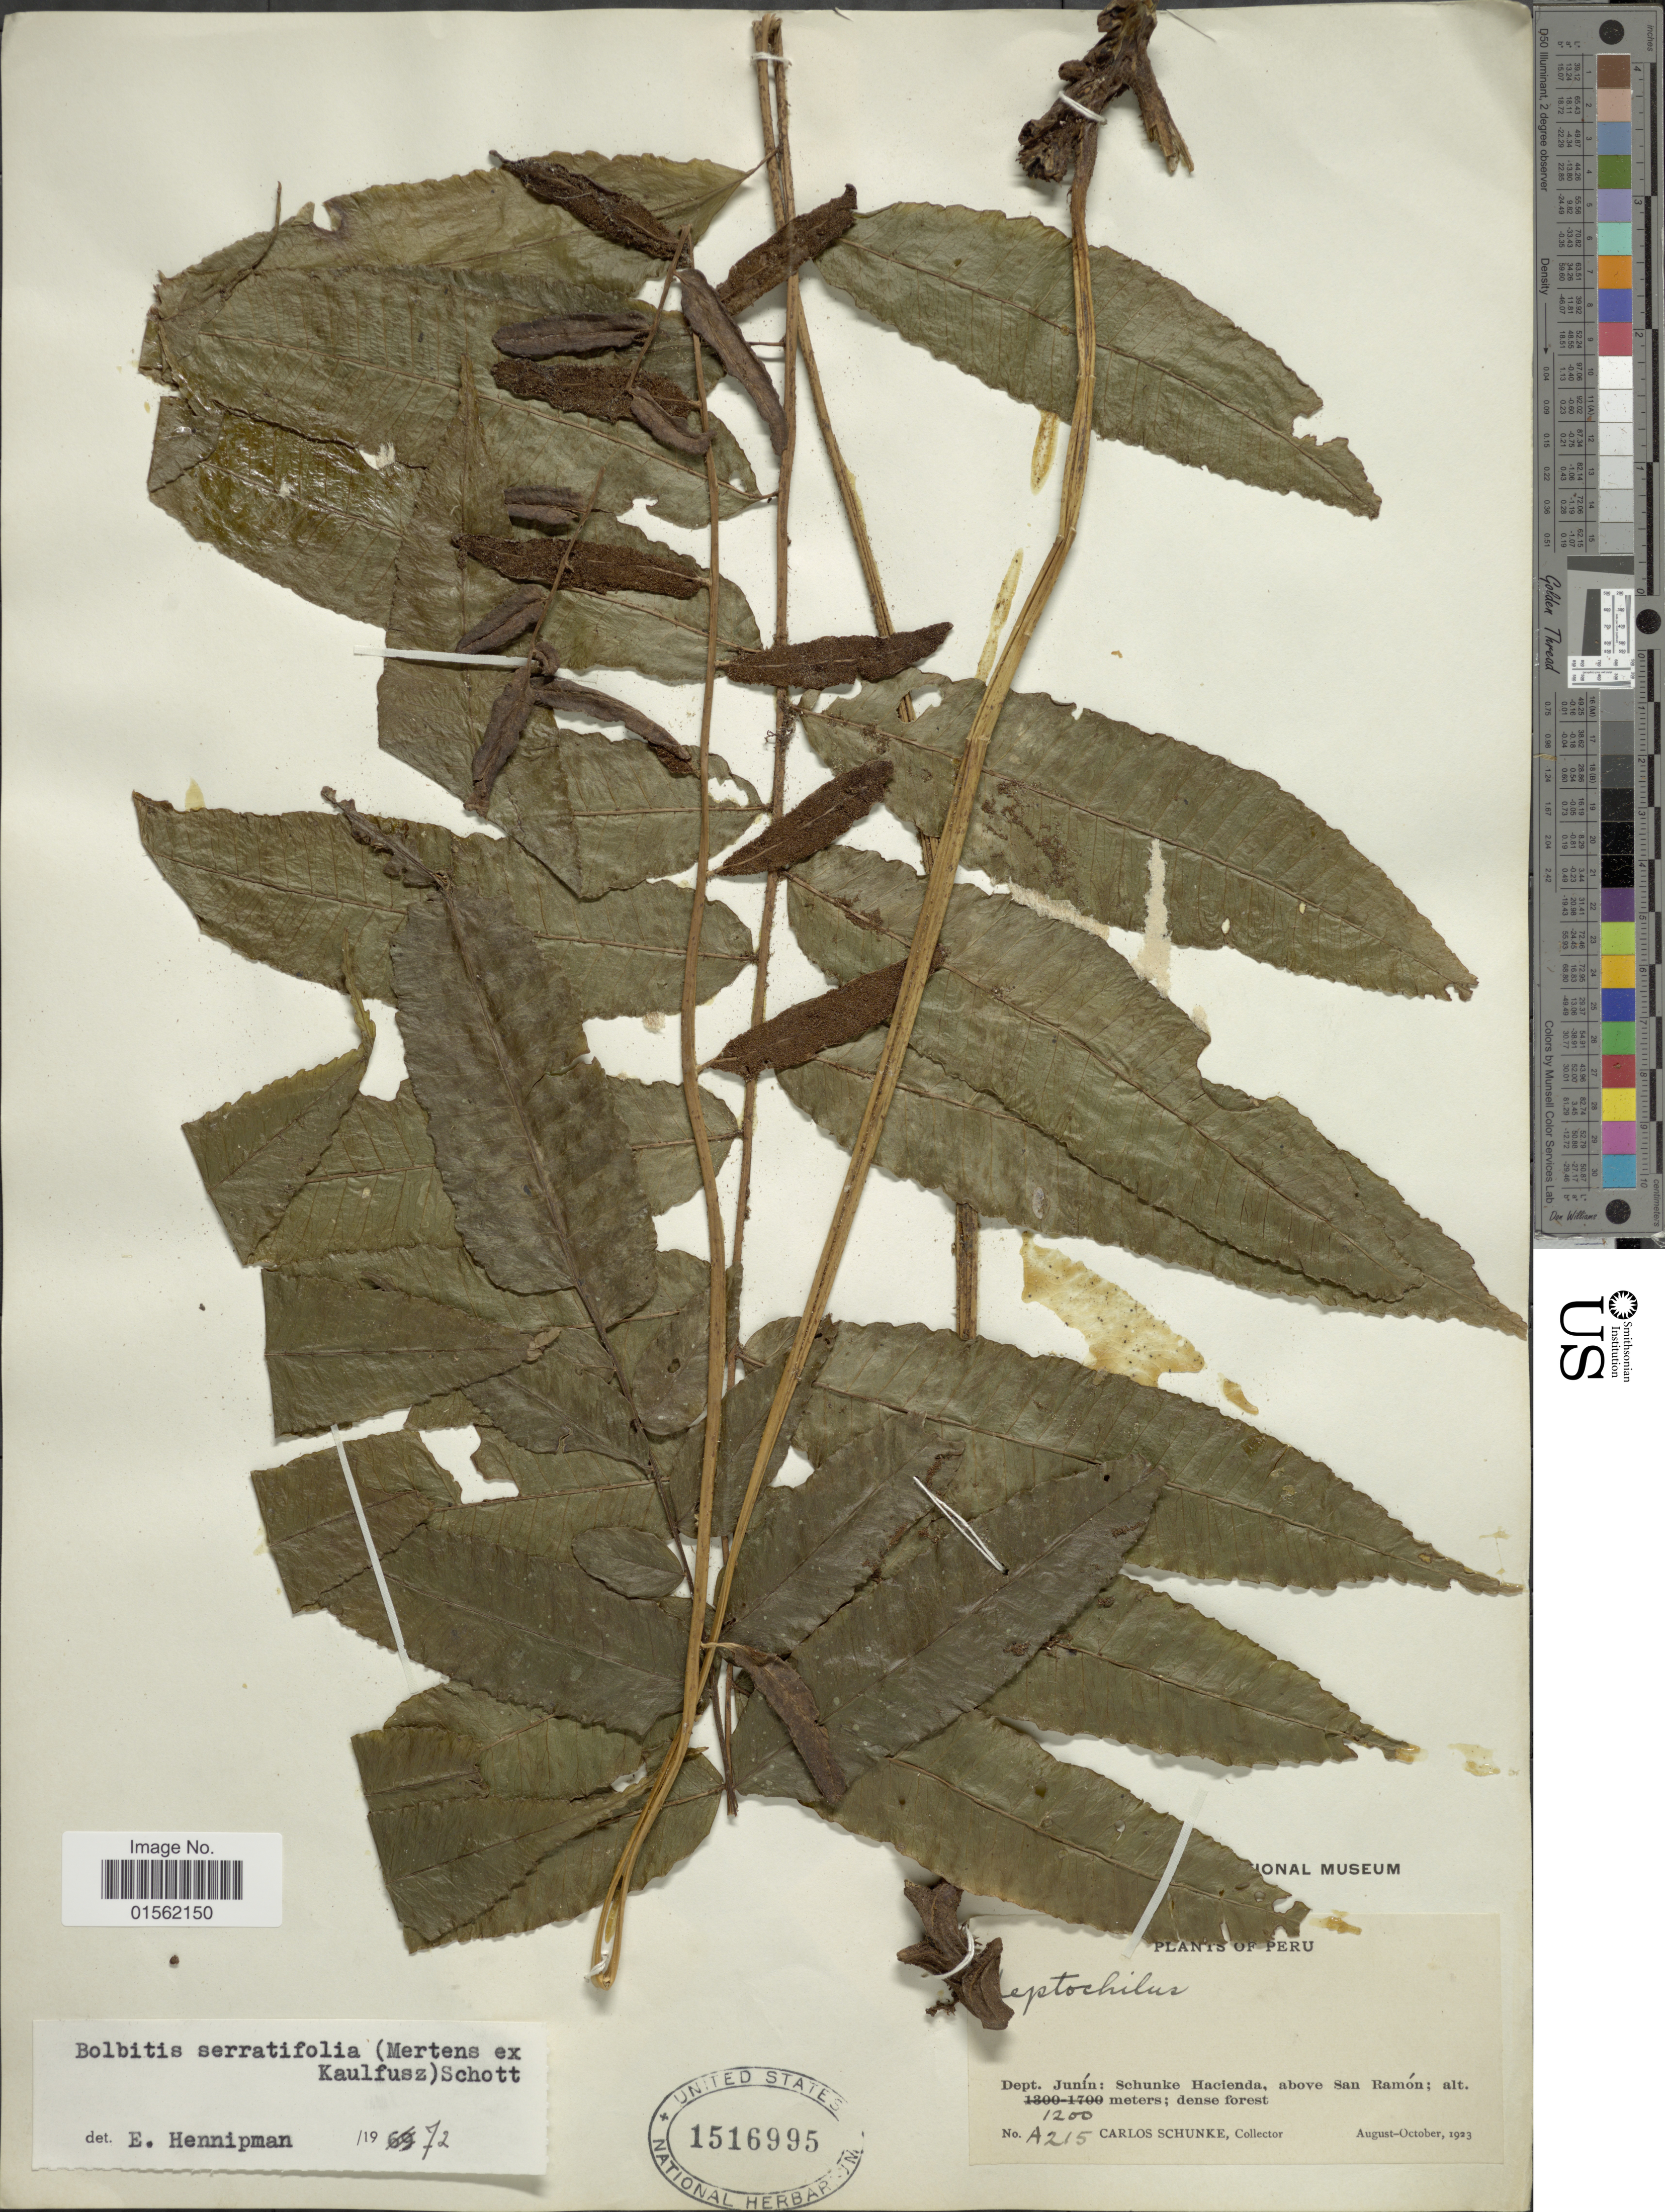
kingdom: Plantae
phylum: Tracheophyta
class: Polypodiopsida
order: Polypodiales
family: Dryopteridaceae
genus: Bolbitis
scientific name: Bolbitis serratifolia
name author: (Mert. ex Kaulf.) Schott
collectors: C. Schunke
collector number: A215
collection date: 1923-08/1923-10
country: Peru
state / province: Junín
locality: Schunke Hacienda, above San Ramón; dense forest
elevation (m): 1200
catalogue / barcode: US 1516995